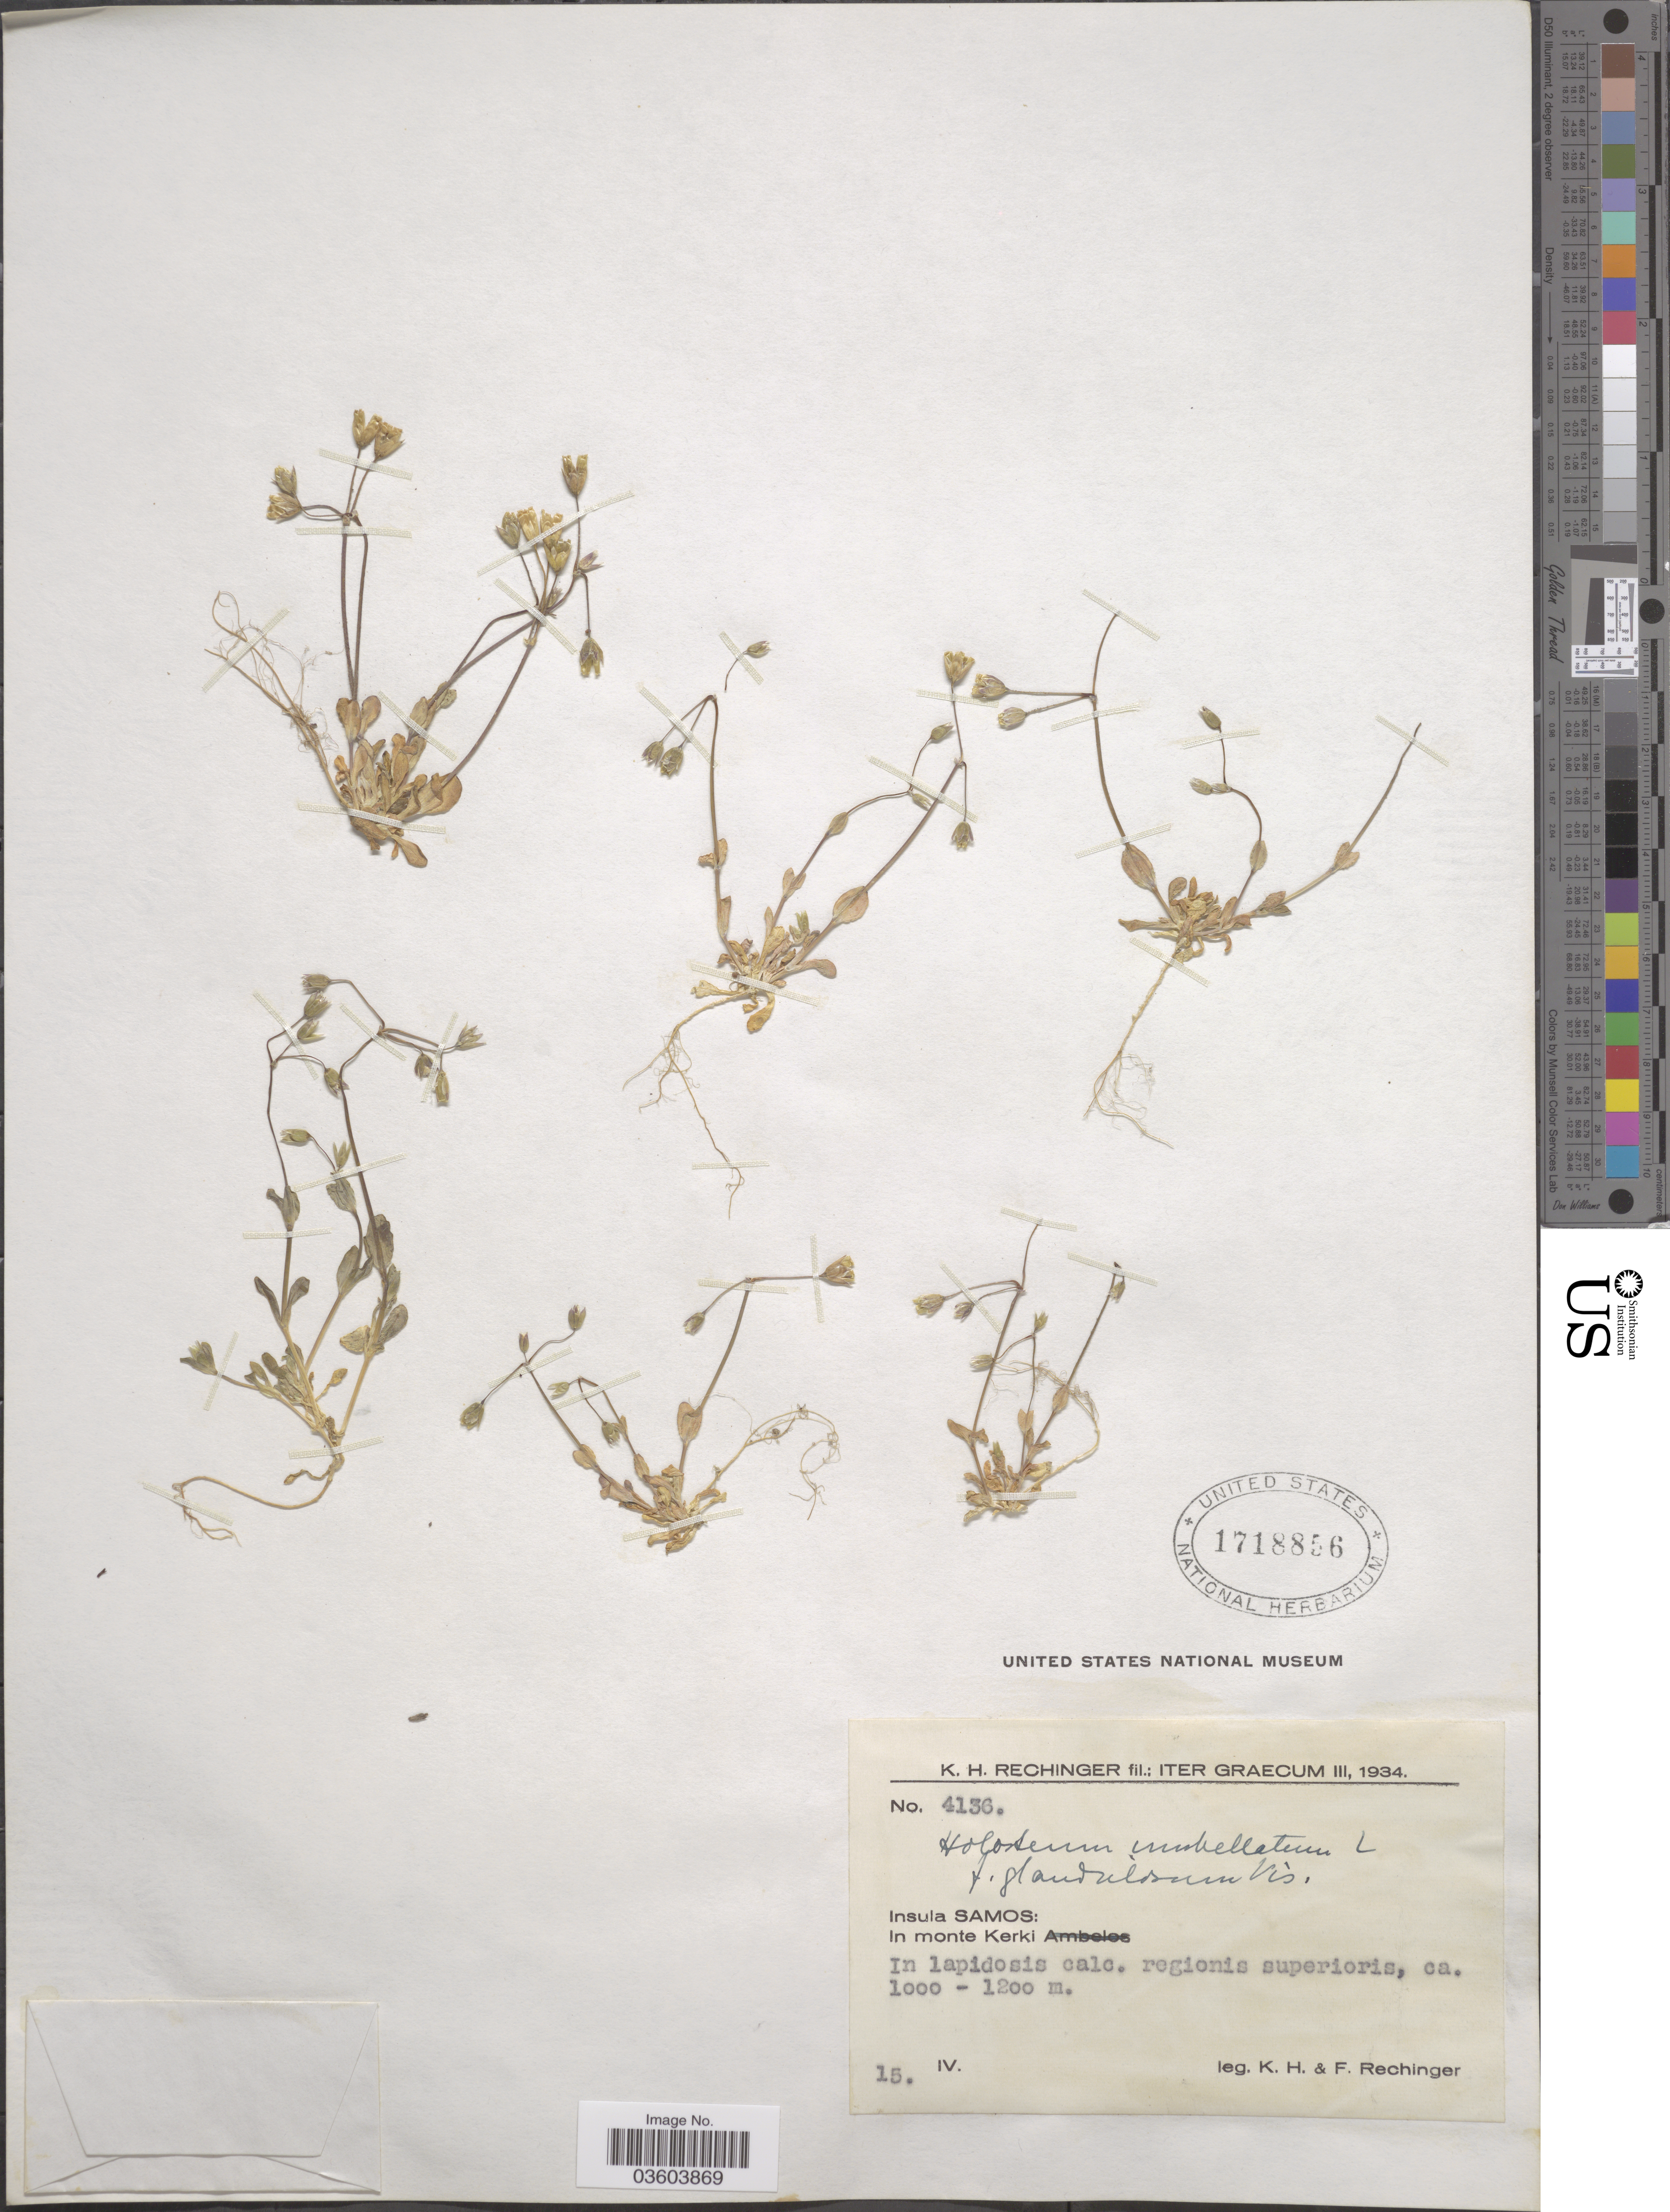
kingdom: Plantae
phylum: Tracheophyta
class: Magnoliopsida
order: Caryophyllales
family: Caryophyllaceae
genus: Holosteum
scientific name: Holosteum umbellatum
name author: L.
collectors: K. H. Rechinger & F. Rechinger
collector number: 4136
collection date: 1934-04-15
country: Greece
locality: Iter Graecum. Insula Samos: In monte Kerki.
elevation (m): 1000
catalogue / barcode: US 1718856